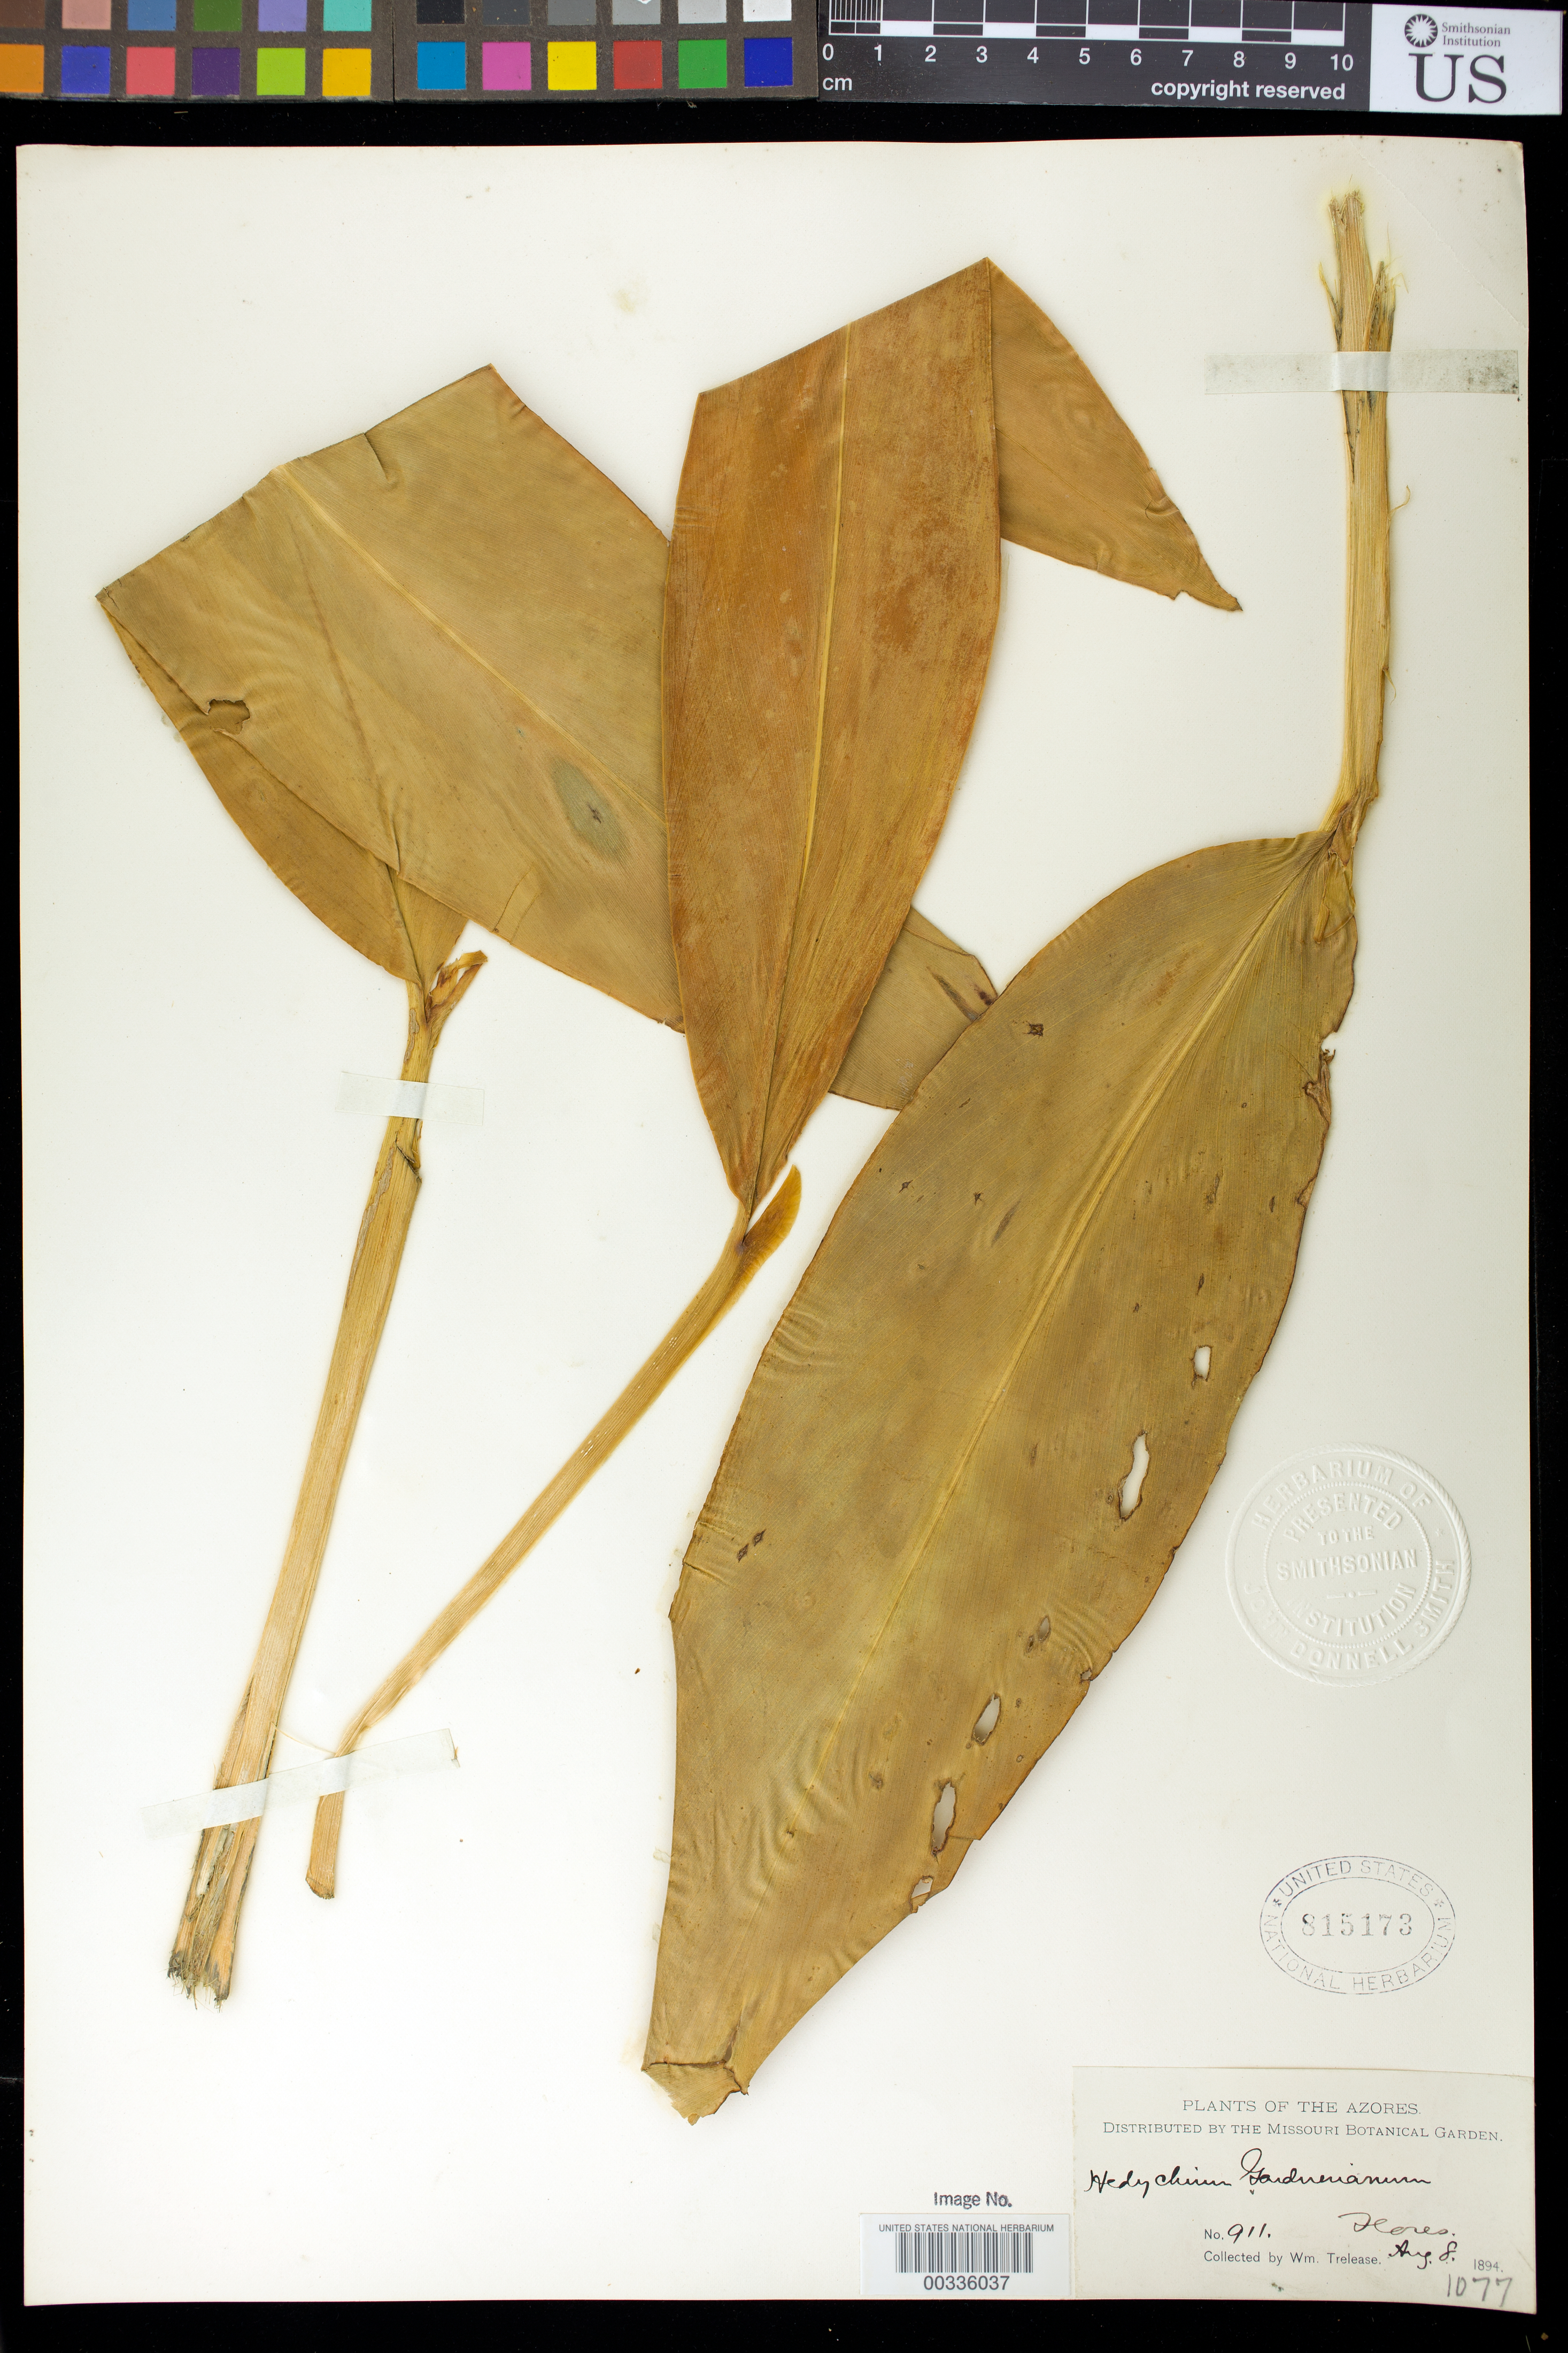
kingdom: Plantae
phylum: Tracheophyta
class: Liliopsida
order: Zingiberales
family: Zingiberaceae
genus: Hedychium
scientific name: Hedychium gardnerianum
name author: Sheppard ex Ker Gawl.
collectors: W. Trelease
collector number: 911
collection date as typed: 08 Aug 1894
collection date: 1894-08-08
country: Portugal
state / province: Azores (Aut. Reg.)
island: Flores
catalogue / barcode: US 815173